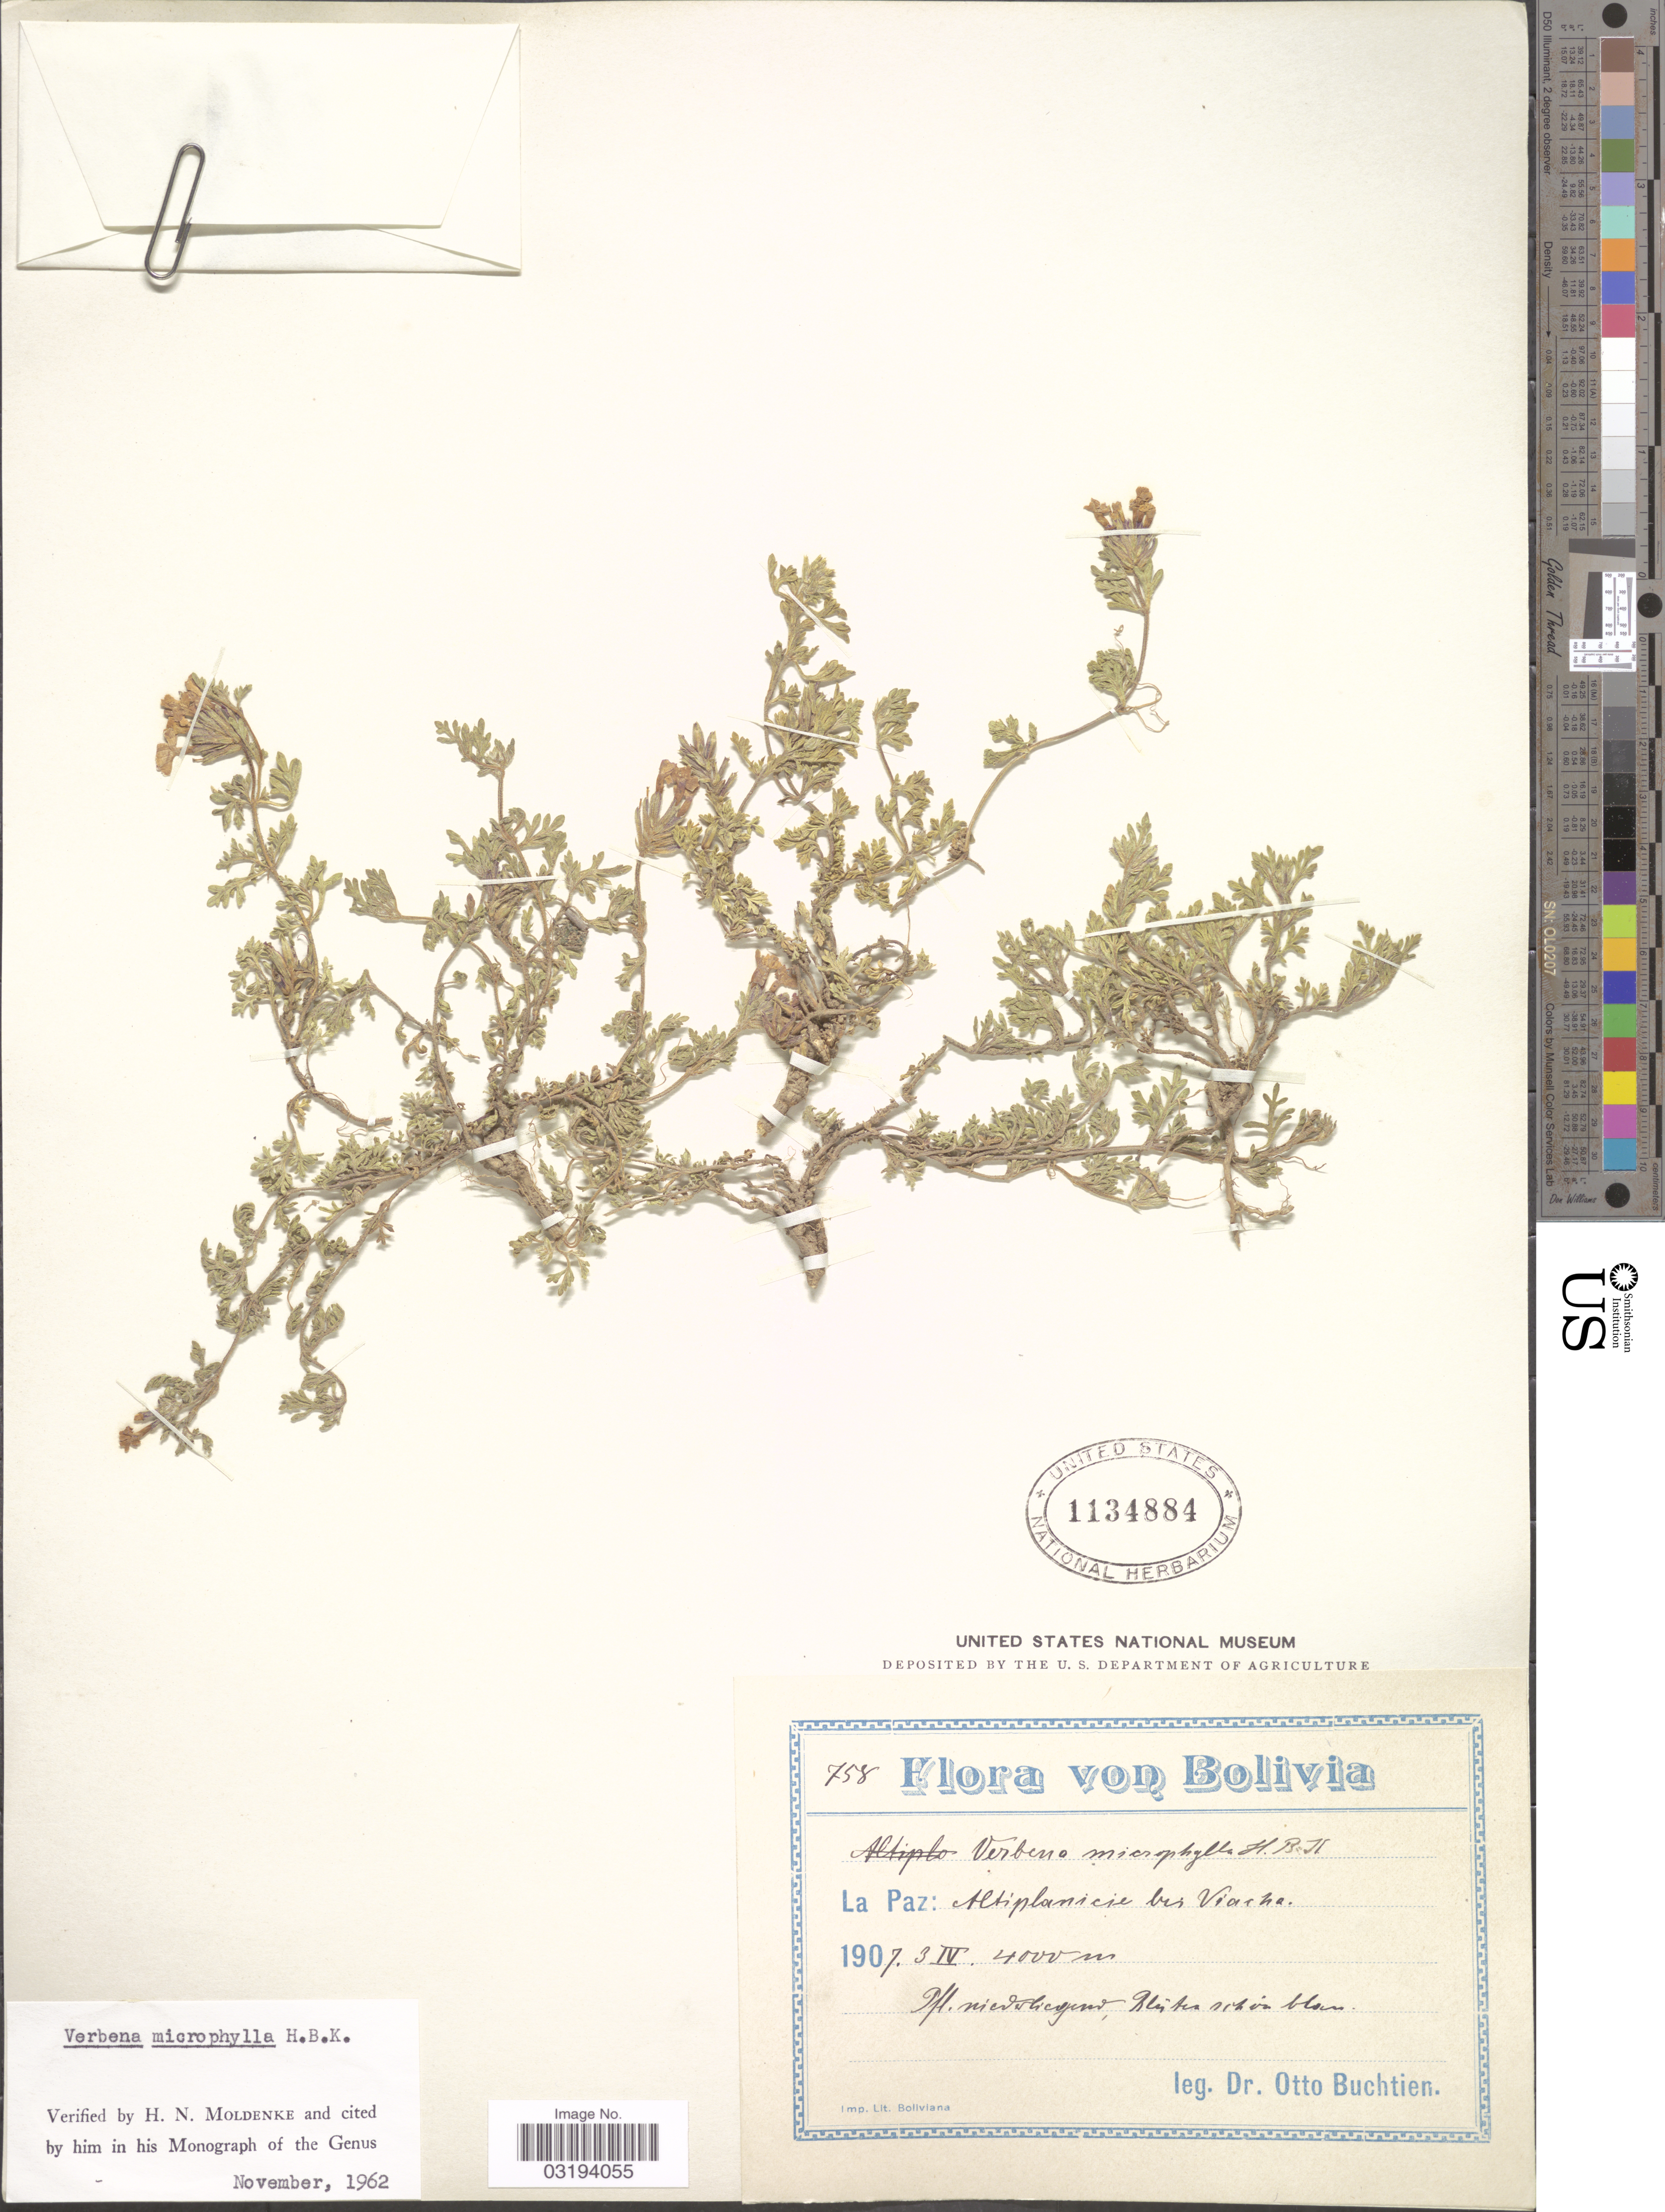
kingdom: Plantae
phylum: Tracheophyta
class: Magnoliopsida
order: Lamiales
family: Verbenaceae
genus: Verbena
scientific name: Verbena microphylla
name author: Kunth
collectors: O. Buchtien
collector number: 758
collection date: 1907-04-03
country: Bolivia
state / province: La Paz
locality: Altiplanicie bei Viacha.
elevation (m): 4000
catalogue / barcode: US 1134884